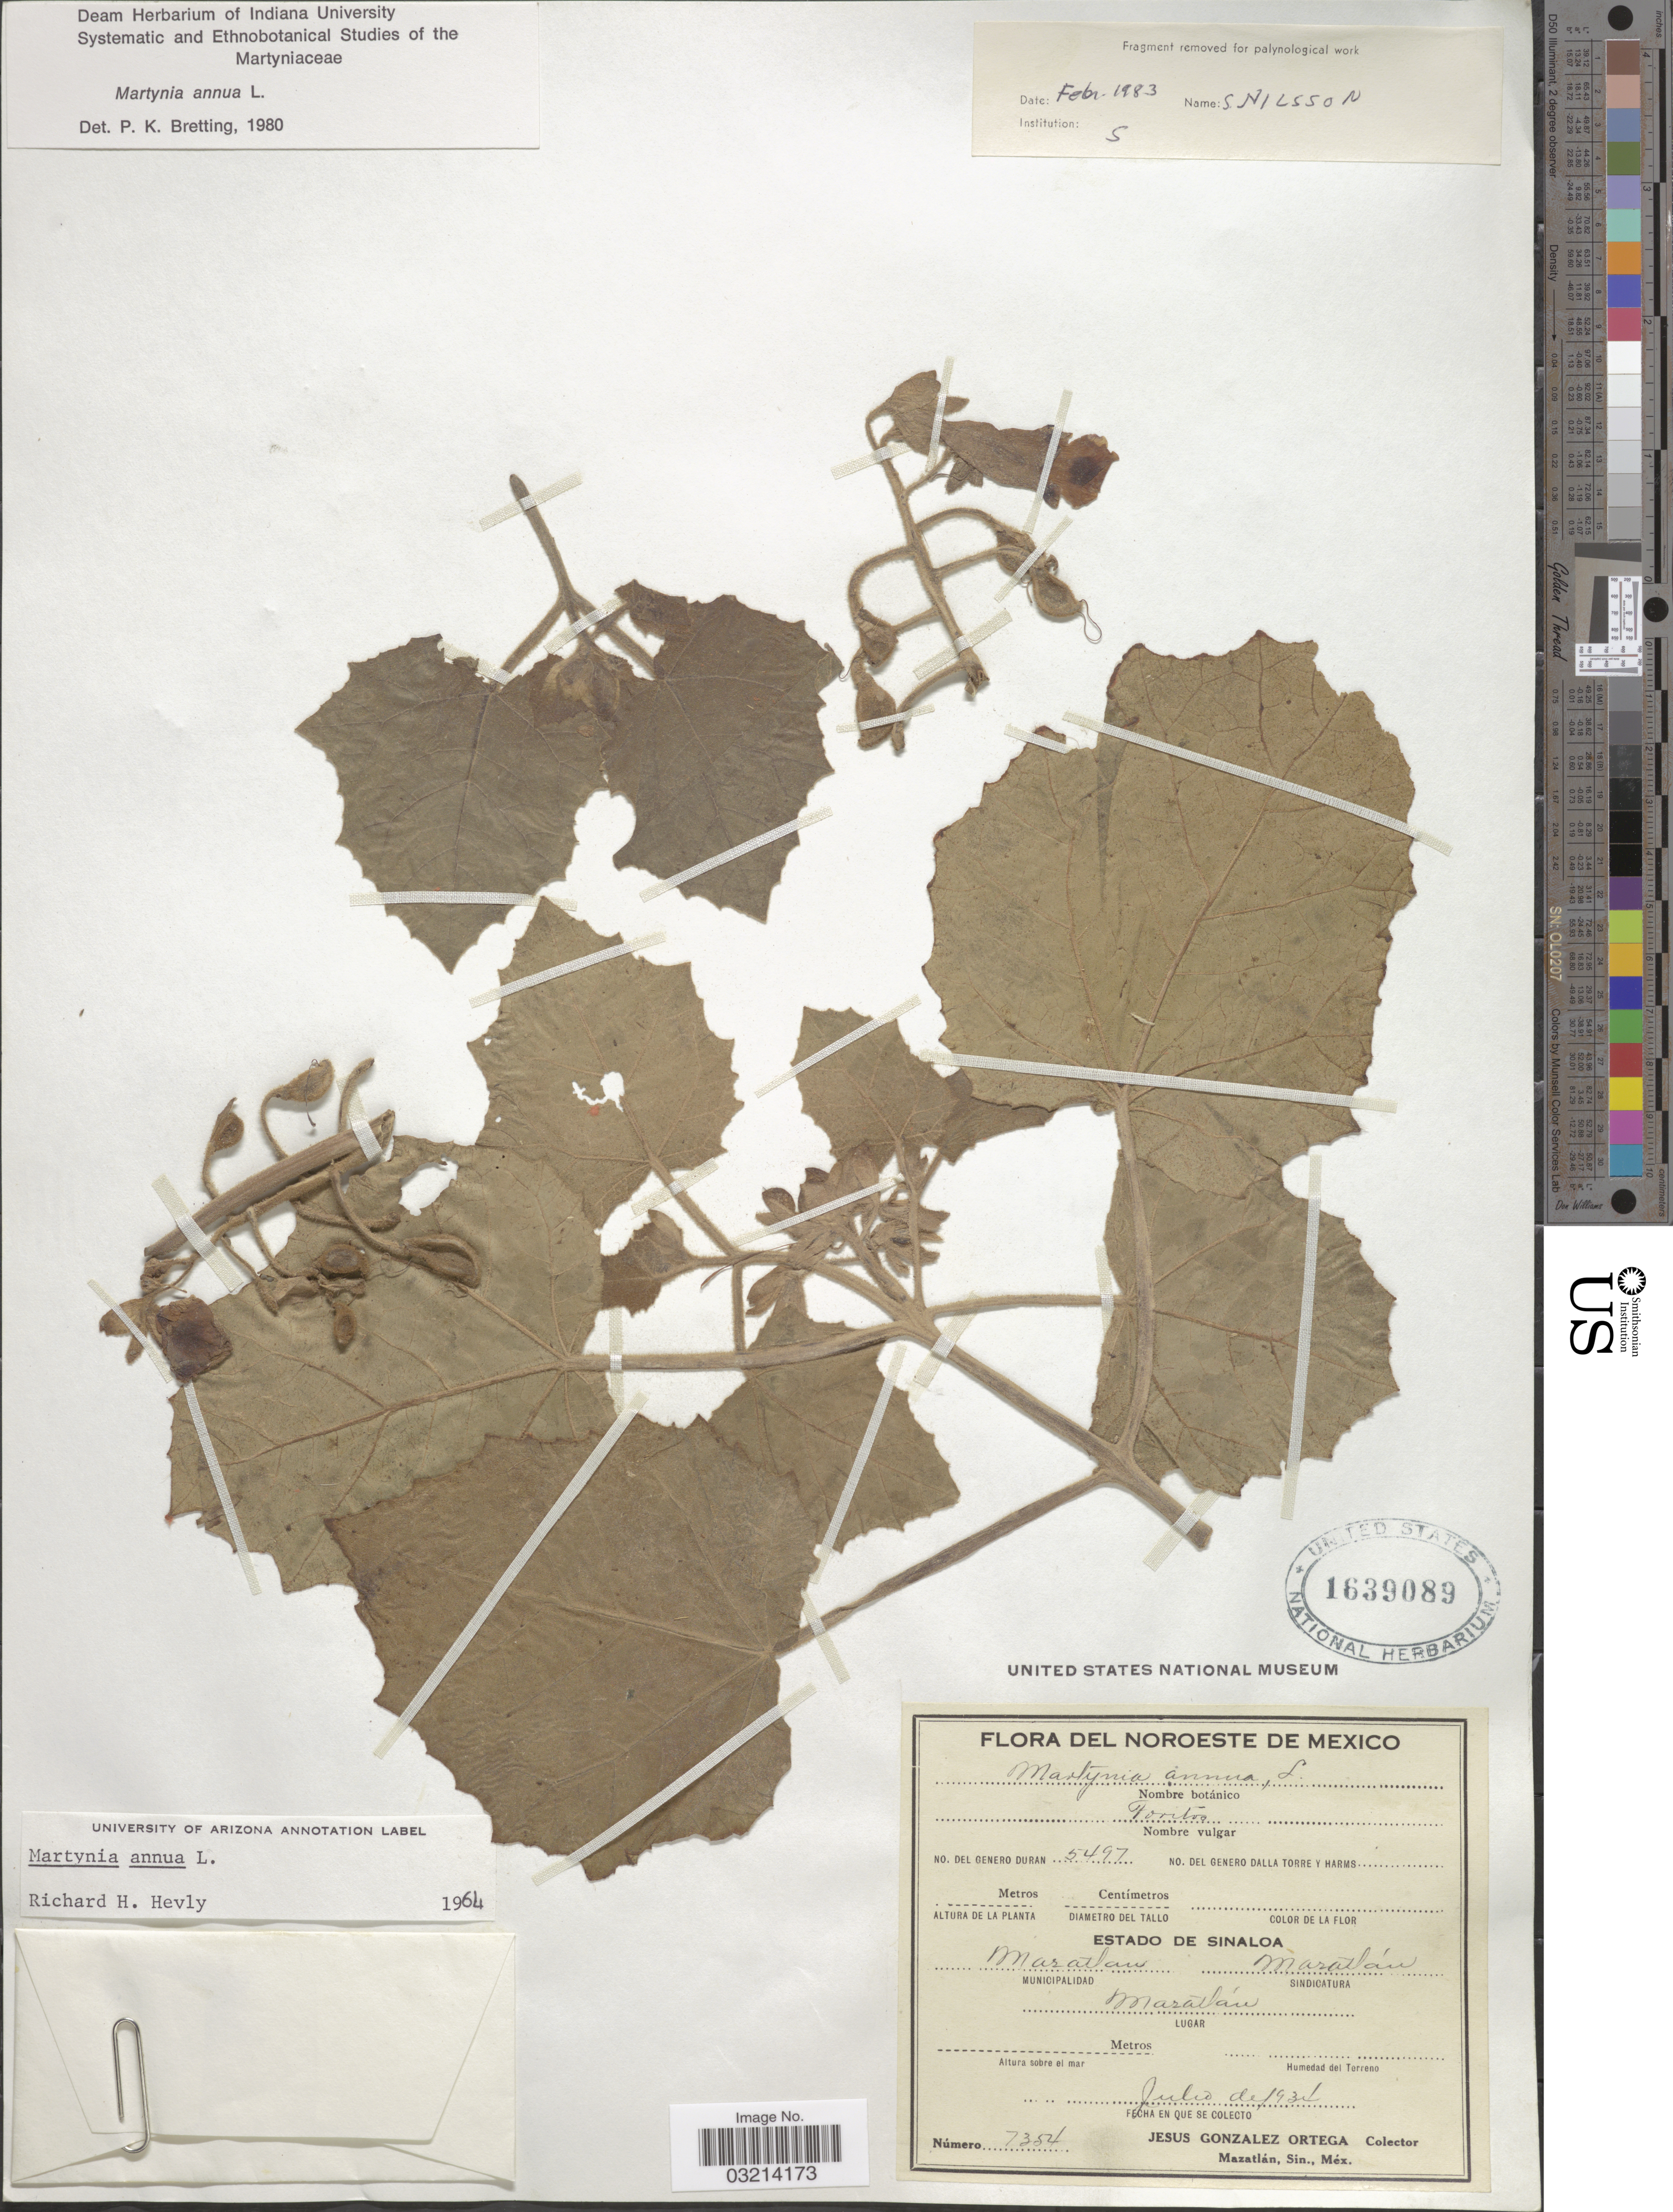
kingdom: Plantae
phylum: Tracheophyta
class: Magnoliopsida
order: Lamiales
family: Martyniaceae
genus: Martynia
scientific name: Martynia annua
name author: L.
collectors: J. Ortega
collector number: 7354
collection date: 1934-07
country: Mexico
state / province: Sinaloa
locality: Noroeste de Mexico. Mazatlan Municipalidad. Mazatlán Sindicatura. Mazatlán.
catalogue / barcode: US 1639089